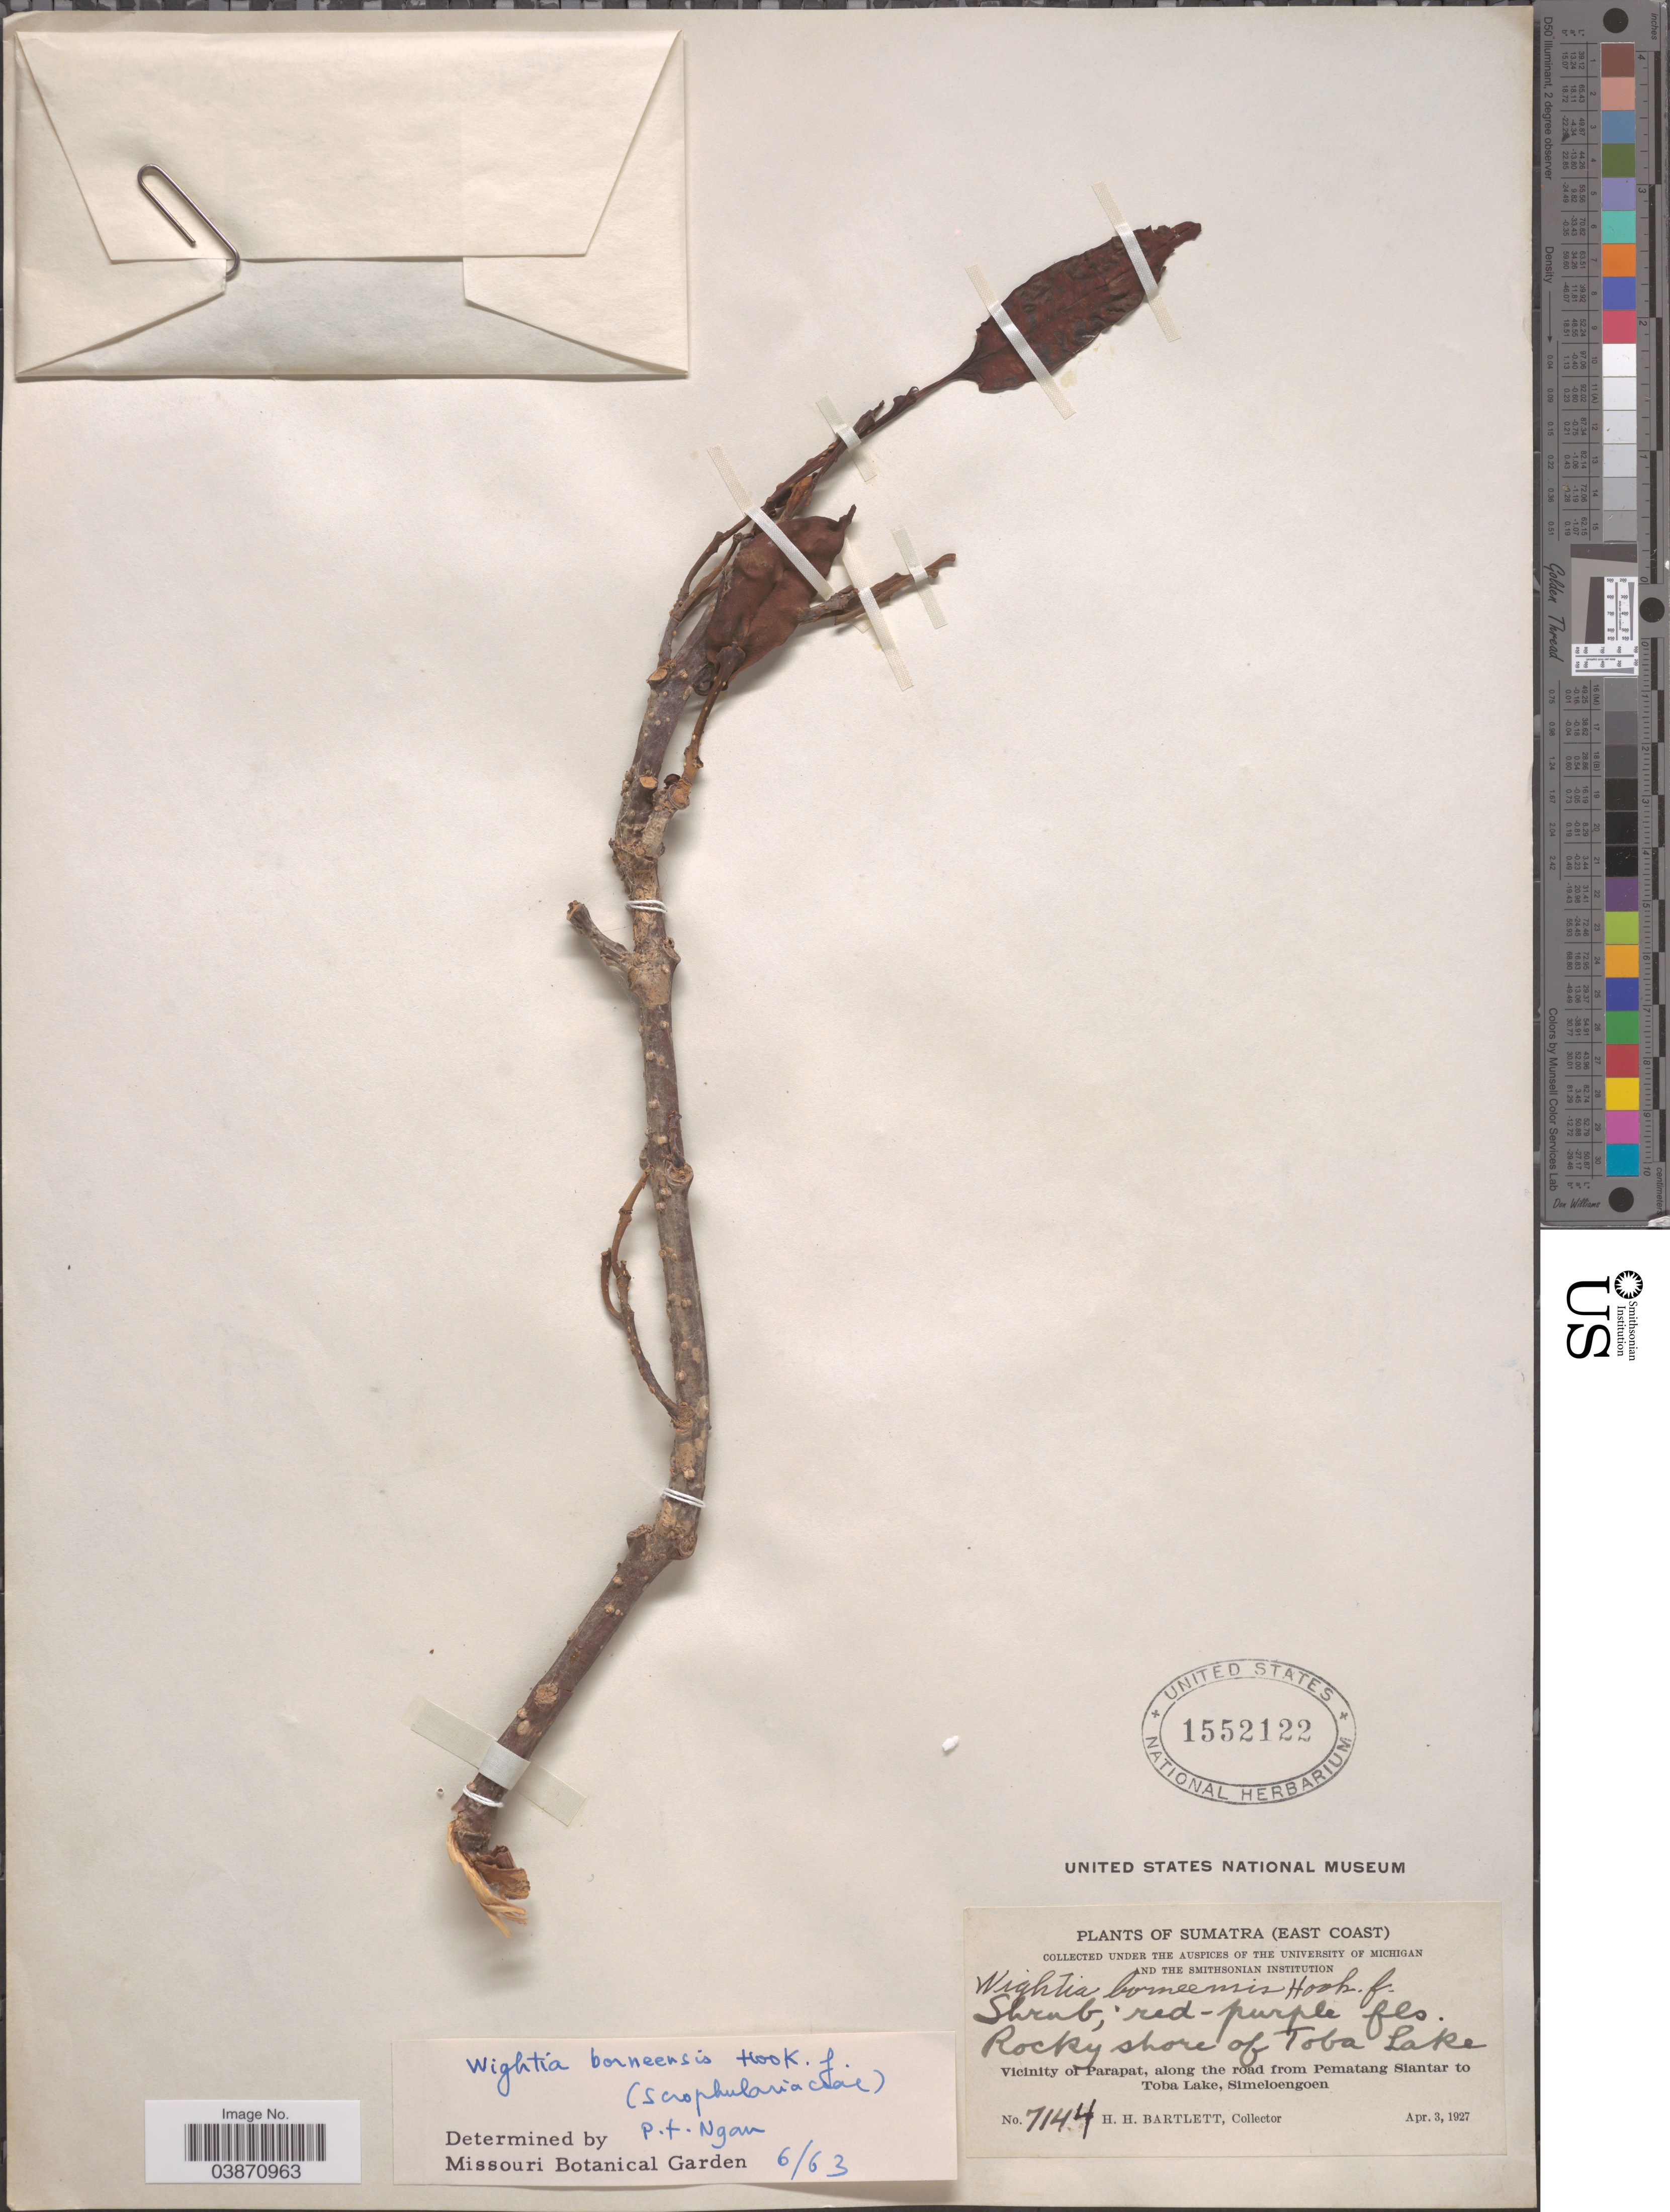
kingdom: Plantae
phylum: Tracheophyta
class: Magnoliopsida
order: Lamiales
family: Wightiaceae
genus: Wightia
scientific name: Wightia borneensis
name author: Hook. f.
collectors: H. H. Bartlett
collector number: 7144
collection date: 1927-04-03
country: Indonesia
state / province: Sumatra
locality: East Coast. Rocky shore of Toba Lake. Vicinity of Parapat, along the road from Pematung Siantar to Toba Lake, Simeloengoen.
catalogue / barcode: US 1552122